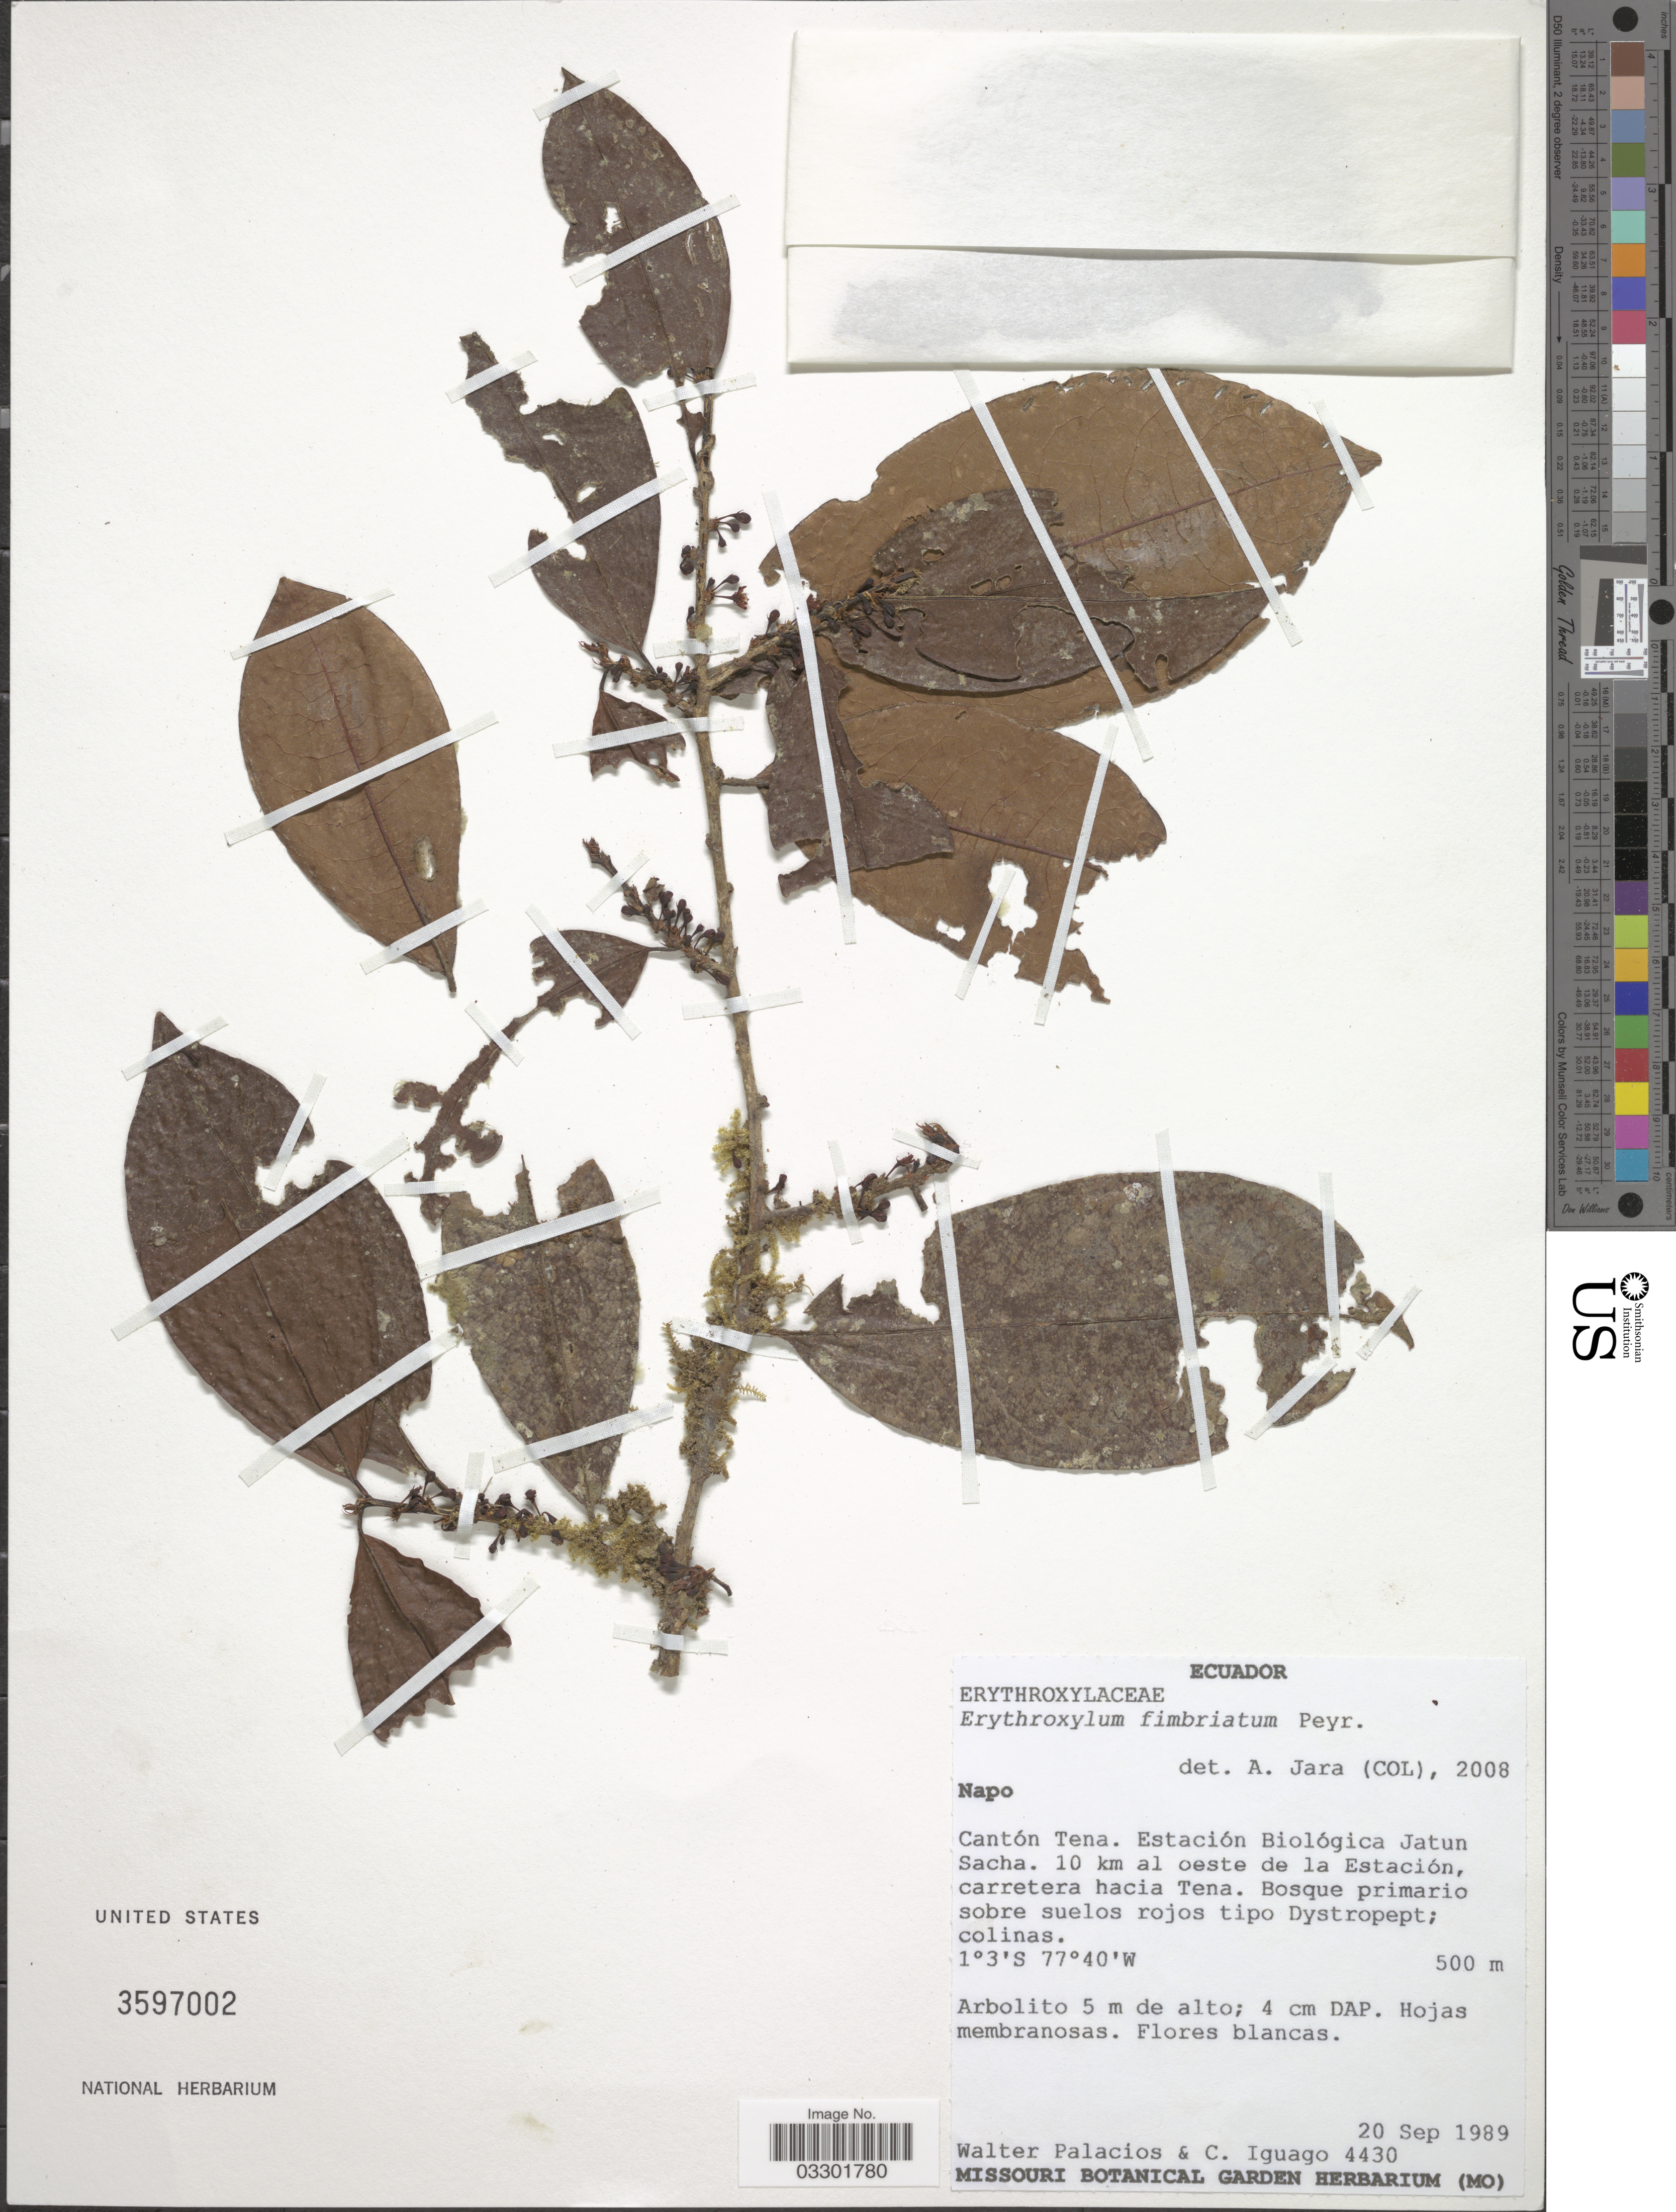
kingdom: Plantae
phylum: Tracheophyta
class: Magnoliopsida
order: Malpighiales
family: Erythroxylaceae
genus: Erythroxylum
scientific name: Erythroxylum fimbriatum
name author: Peyr.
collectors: W. Palacios & C. Iguago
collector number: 4430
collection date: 1989-09-20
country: Ecuador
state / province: Napo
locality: Cantóm Tena. Estación Biológica Jatun Sacha. 10 km al oeste de la Estación, carretera hacia Tena.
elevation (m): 500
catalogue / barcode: US 3597002